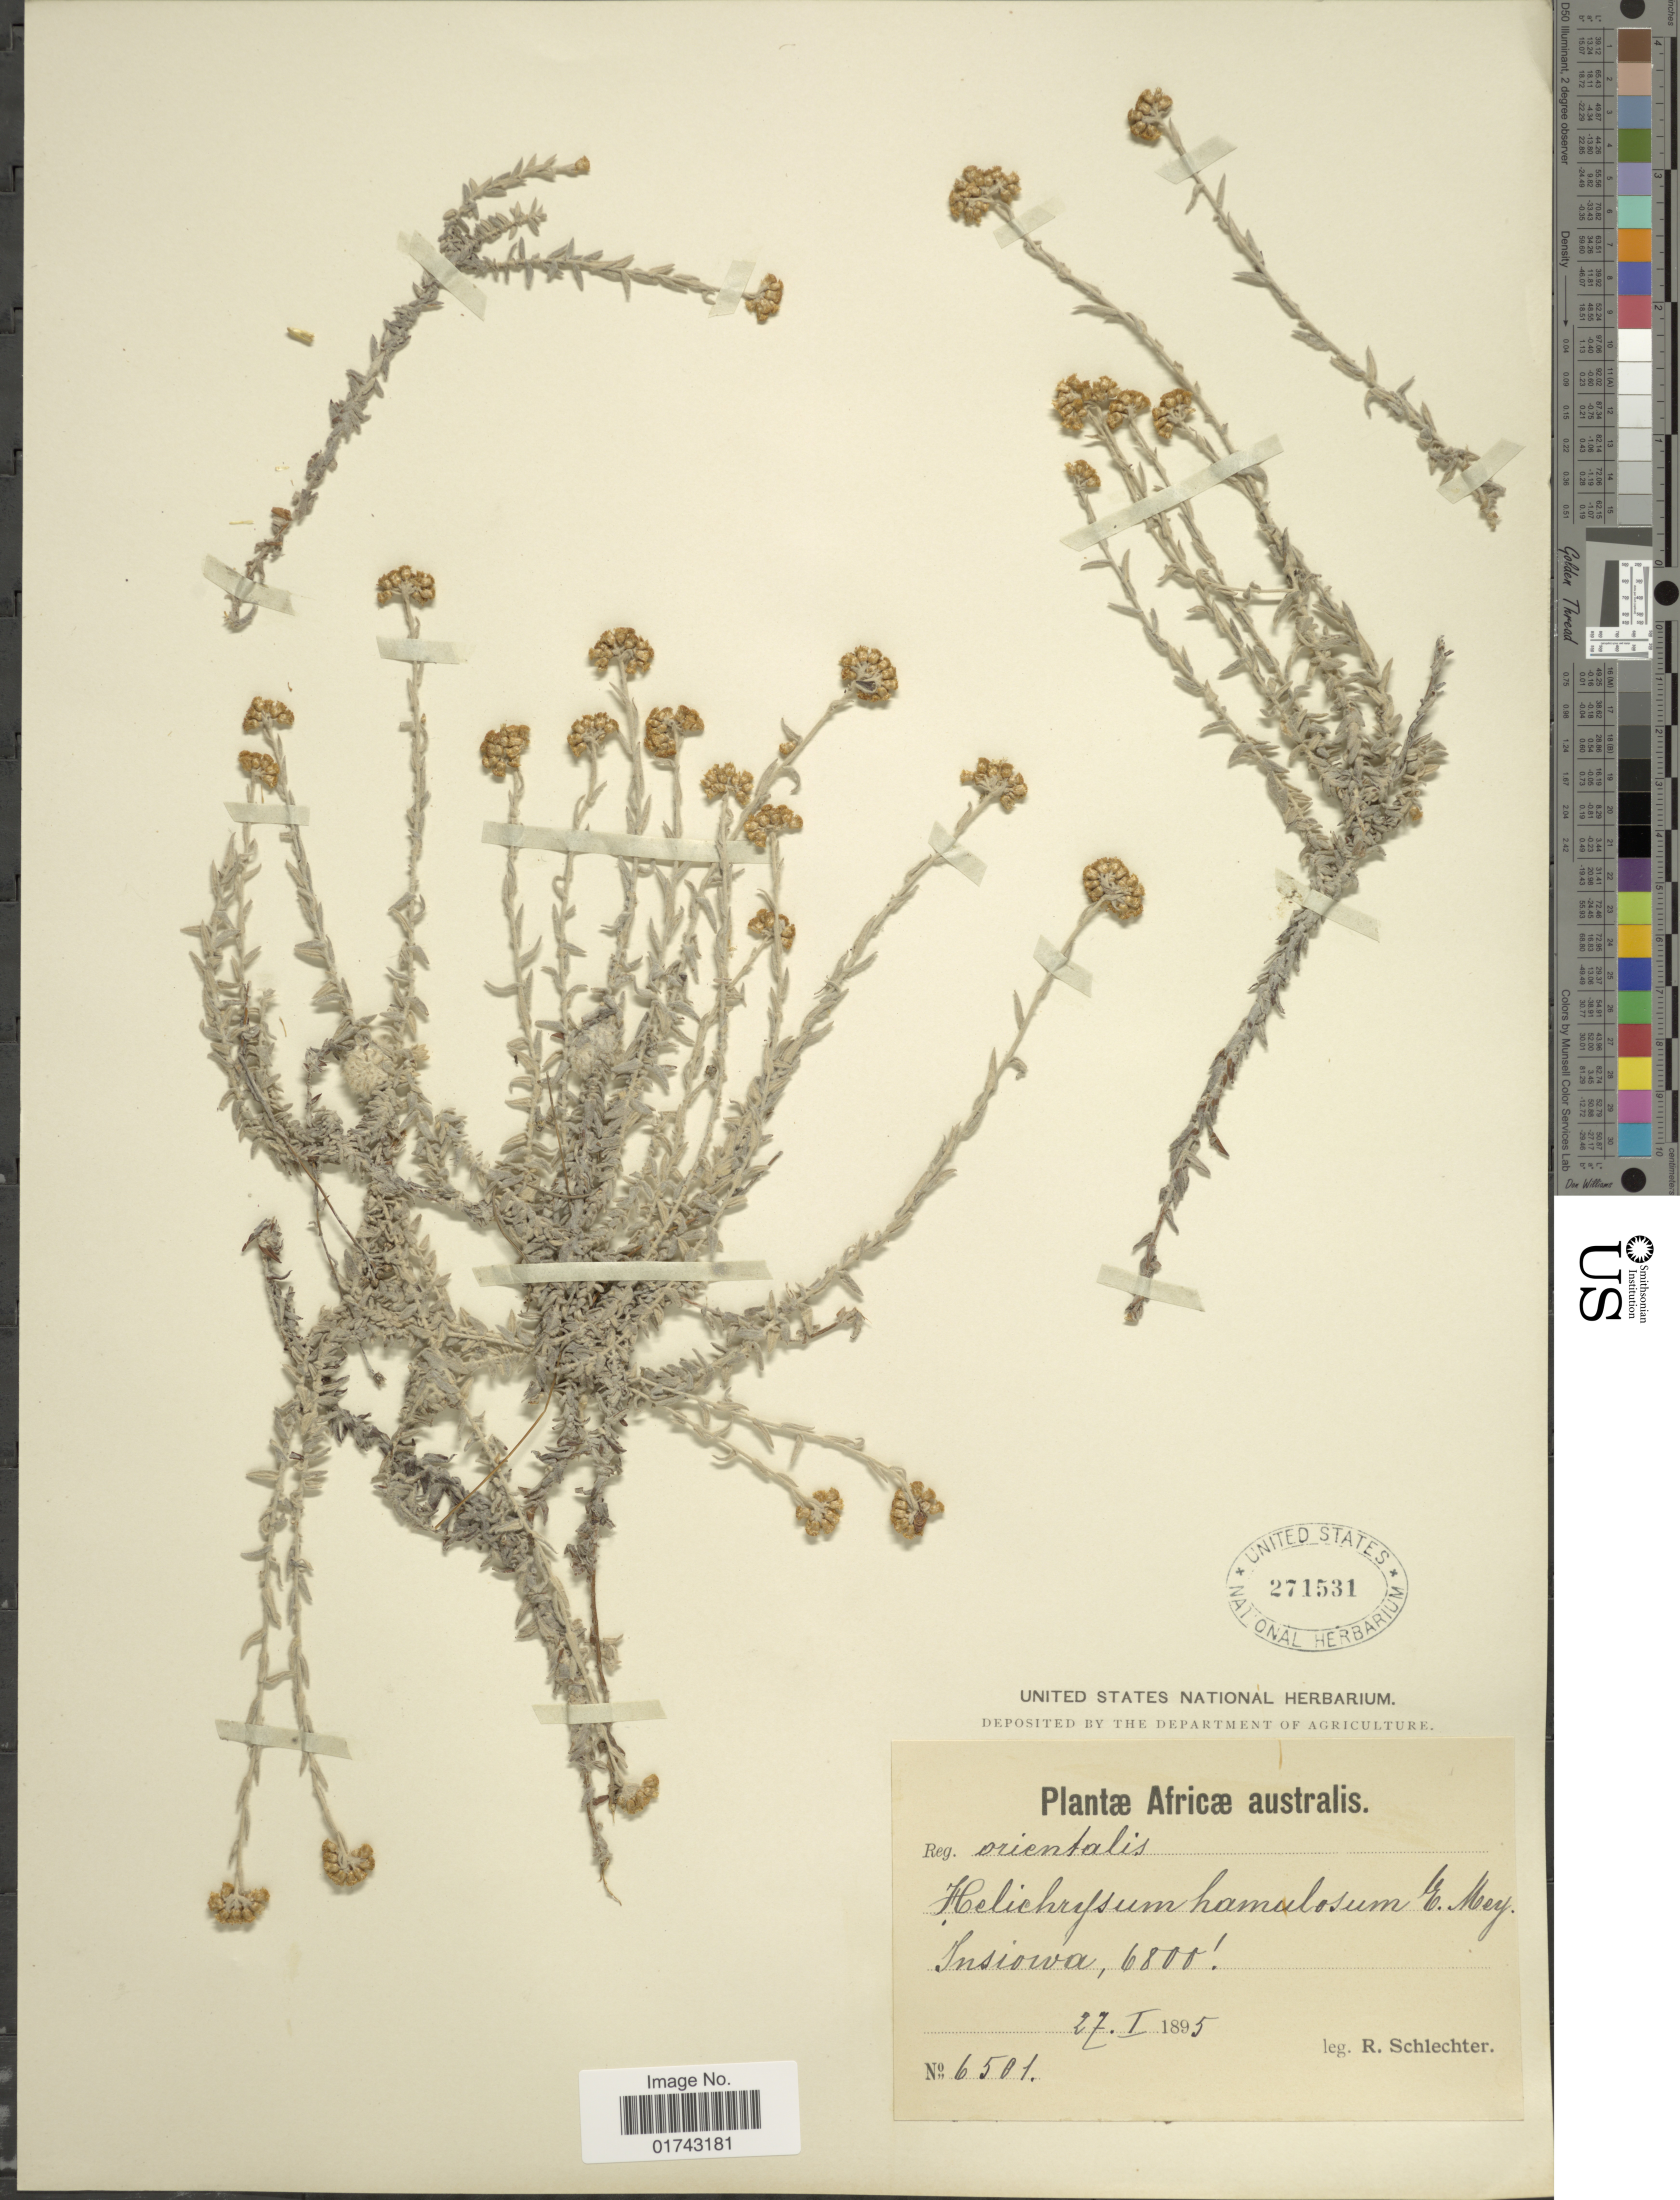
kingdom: Plantae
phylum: Tracheophyta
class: Magnoliopsida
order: Asterales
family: Asteraceae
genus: Helichrysum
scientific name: Helichrysum hamulosum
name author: E. Mey. ex DC.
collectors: F. R. R. Schlechter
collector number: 6501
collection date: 1895-01-27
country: South Africa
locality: Africae australis, Insiowa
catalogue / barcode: US 271531